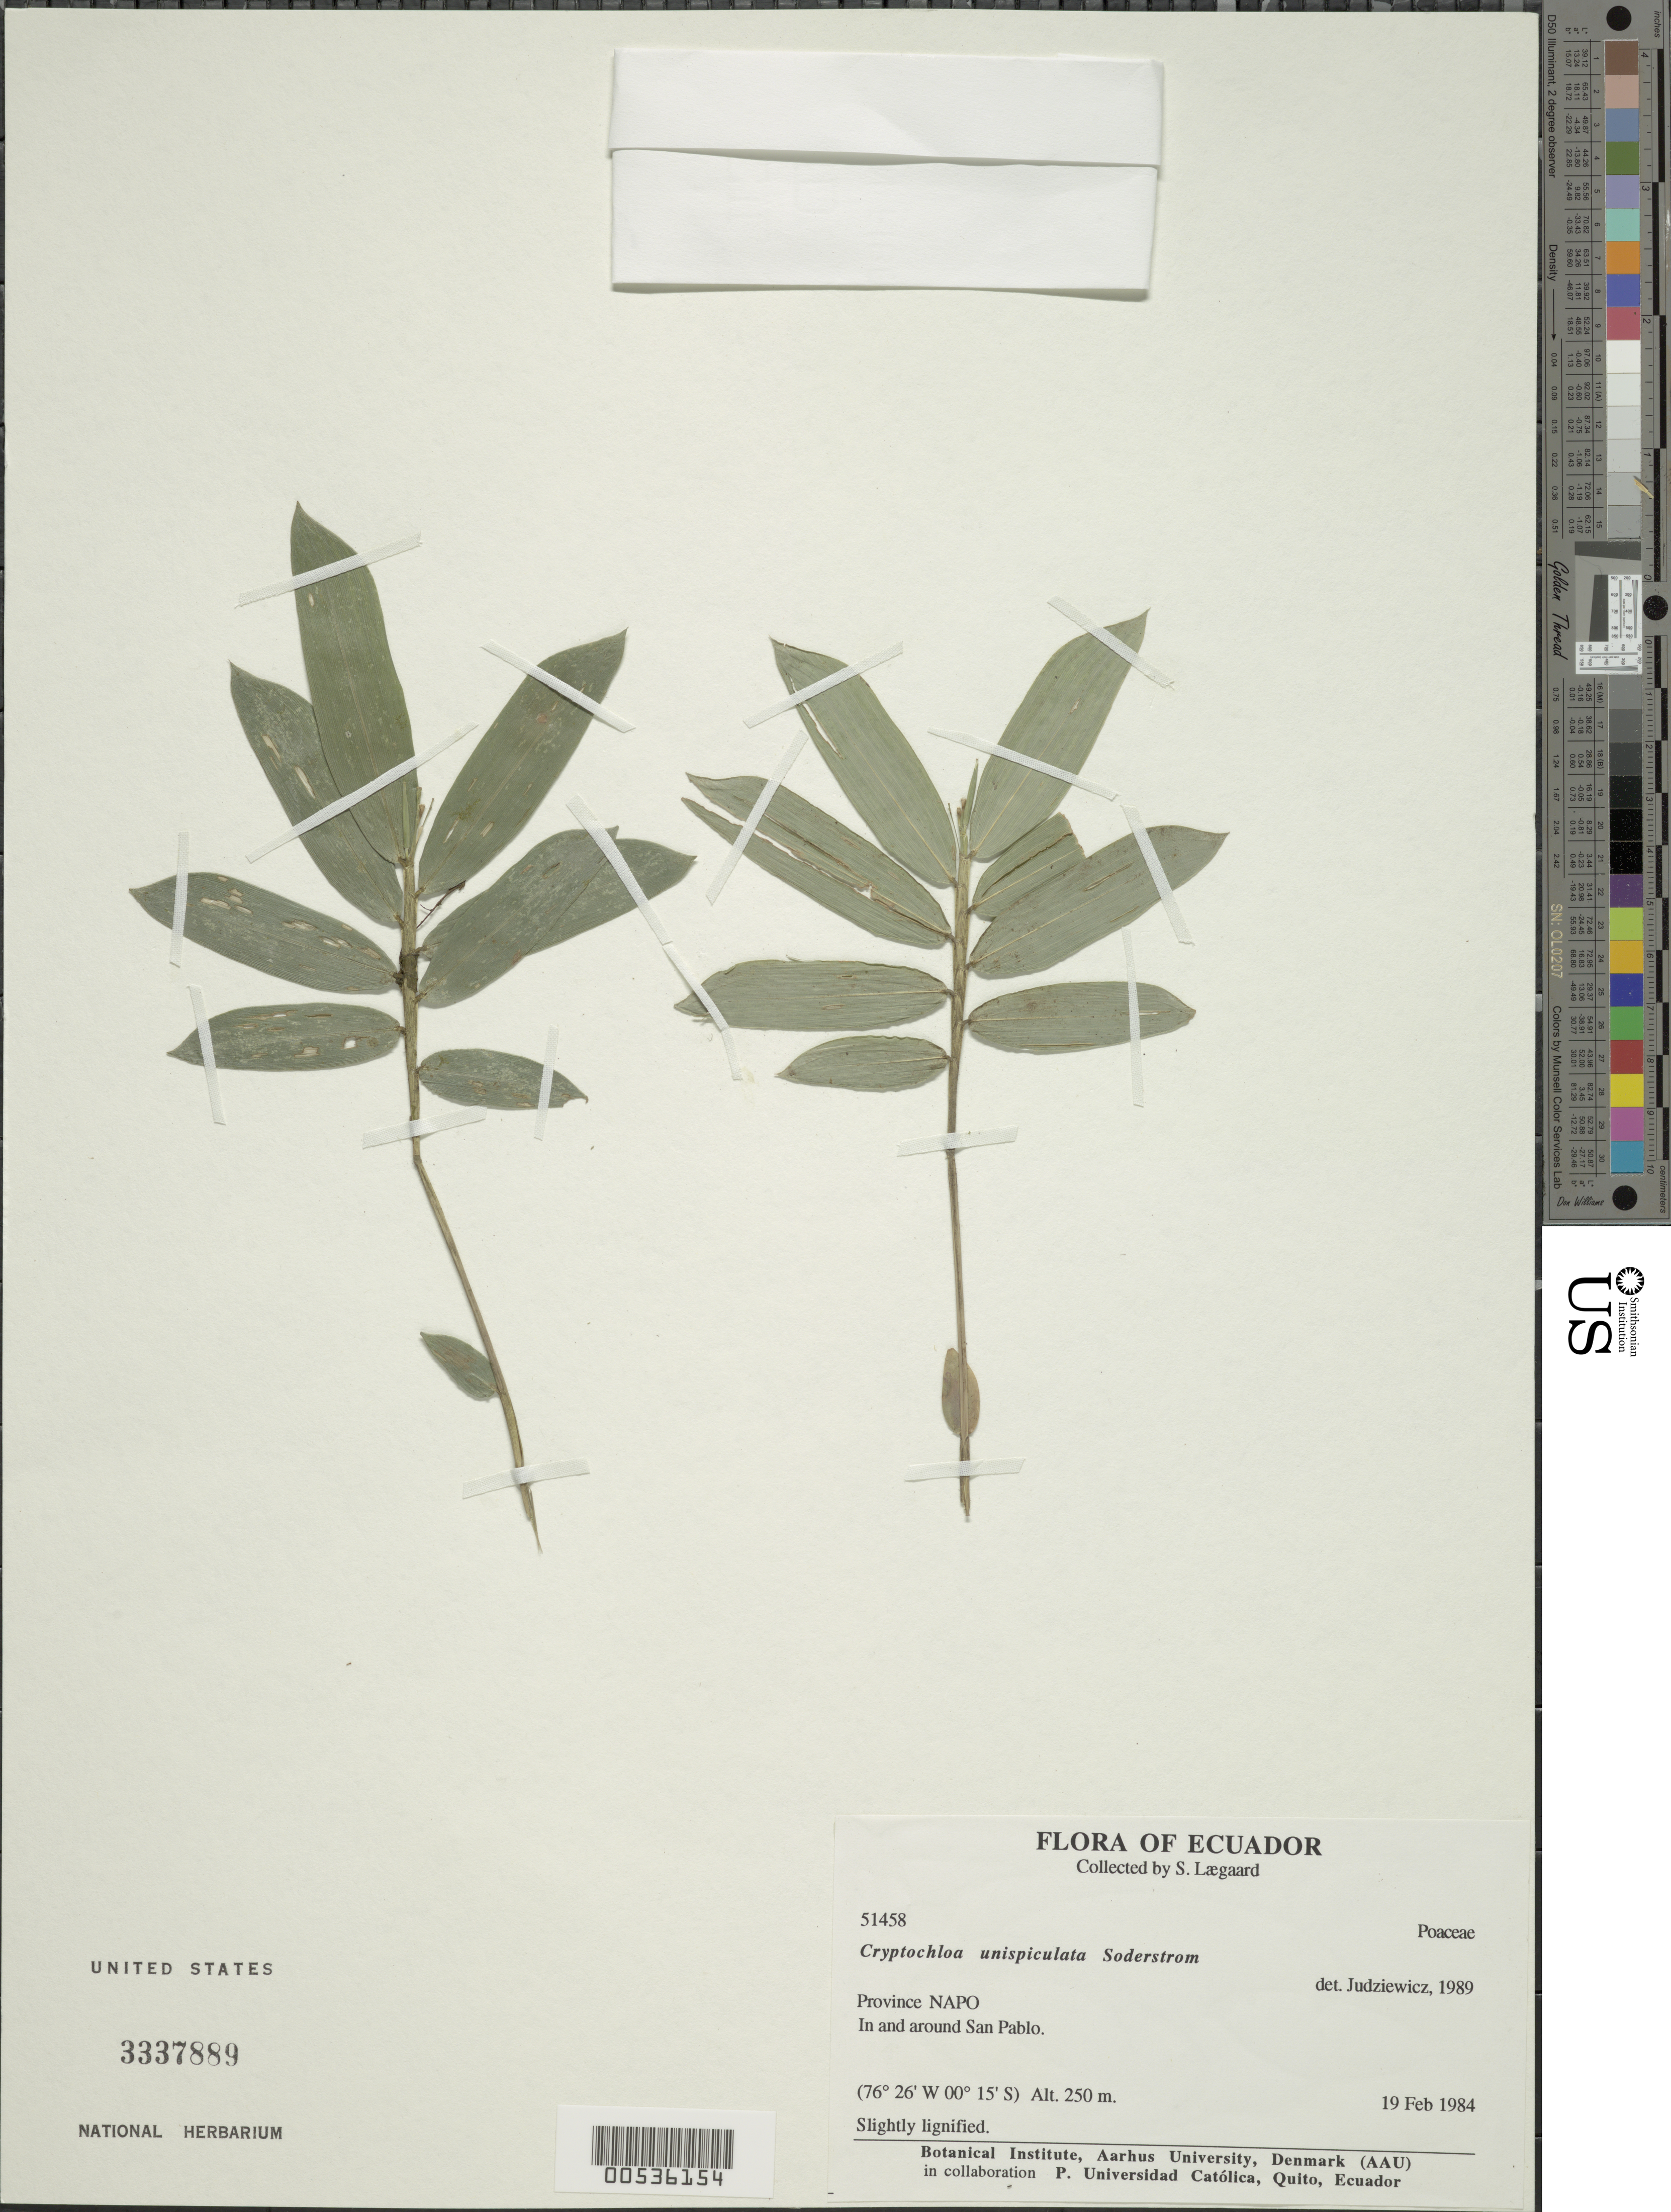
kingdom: Plantae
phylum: Tracheophyta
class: Liliopsida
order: Poales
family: Poaceae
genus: Cryptochloa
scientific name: Cryptochloa unispiculata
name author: Soderstr.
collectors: S. Lægaard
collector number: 51458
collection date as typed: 19 Feb 1984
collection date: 1984-02-19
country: Ecuador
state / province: Napo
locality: San Pablo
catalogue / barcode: US 3337889